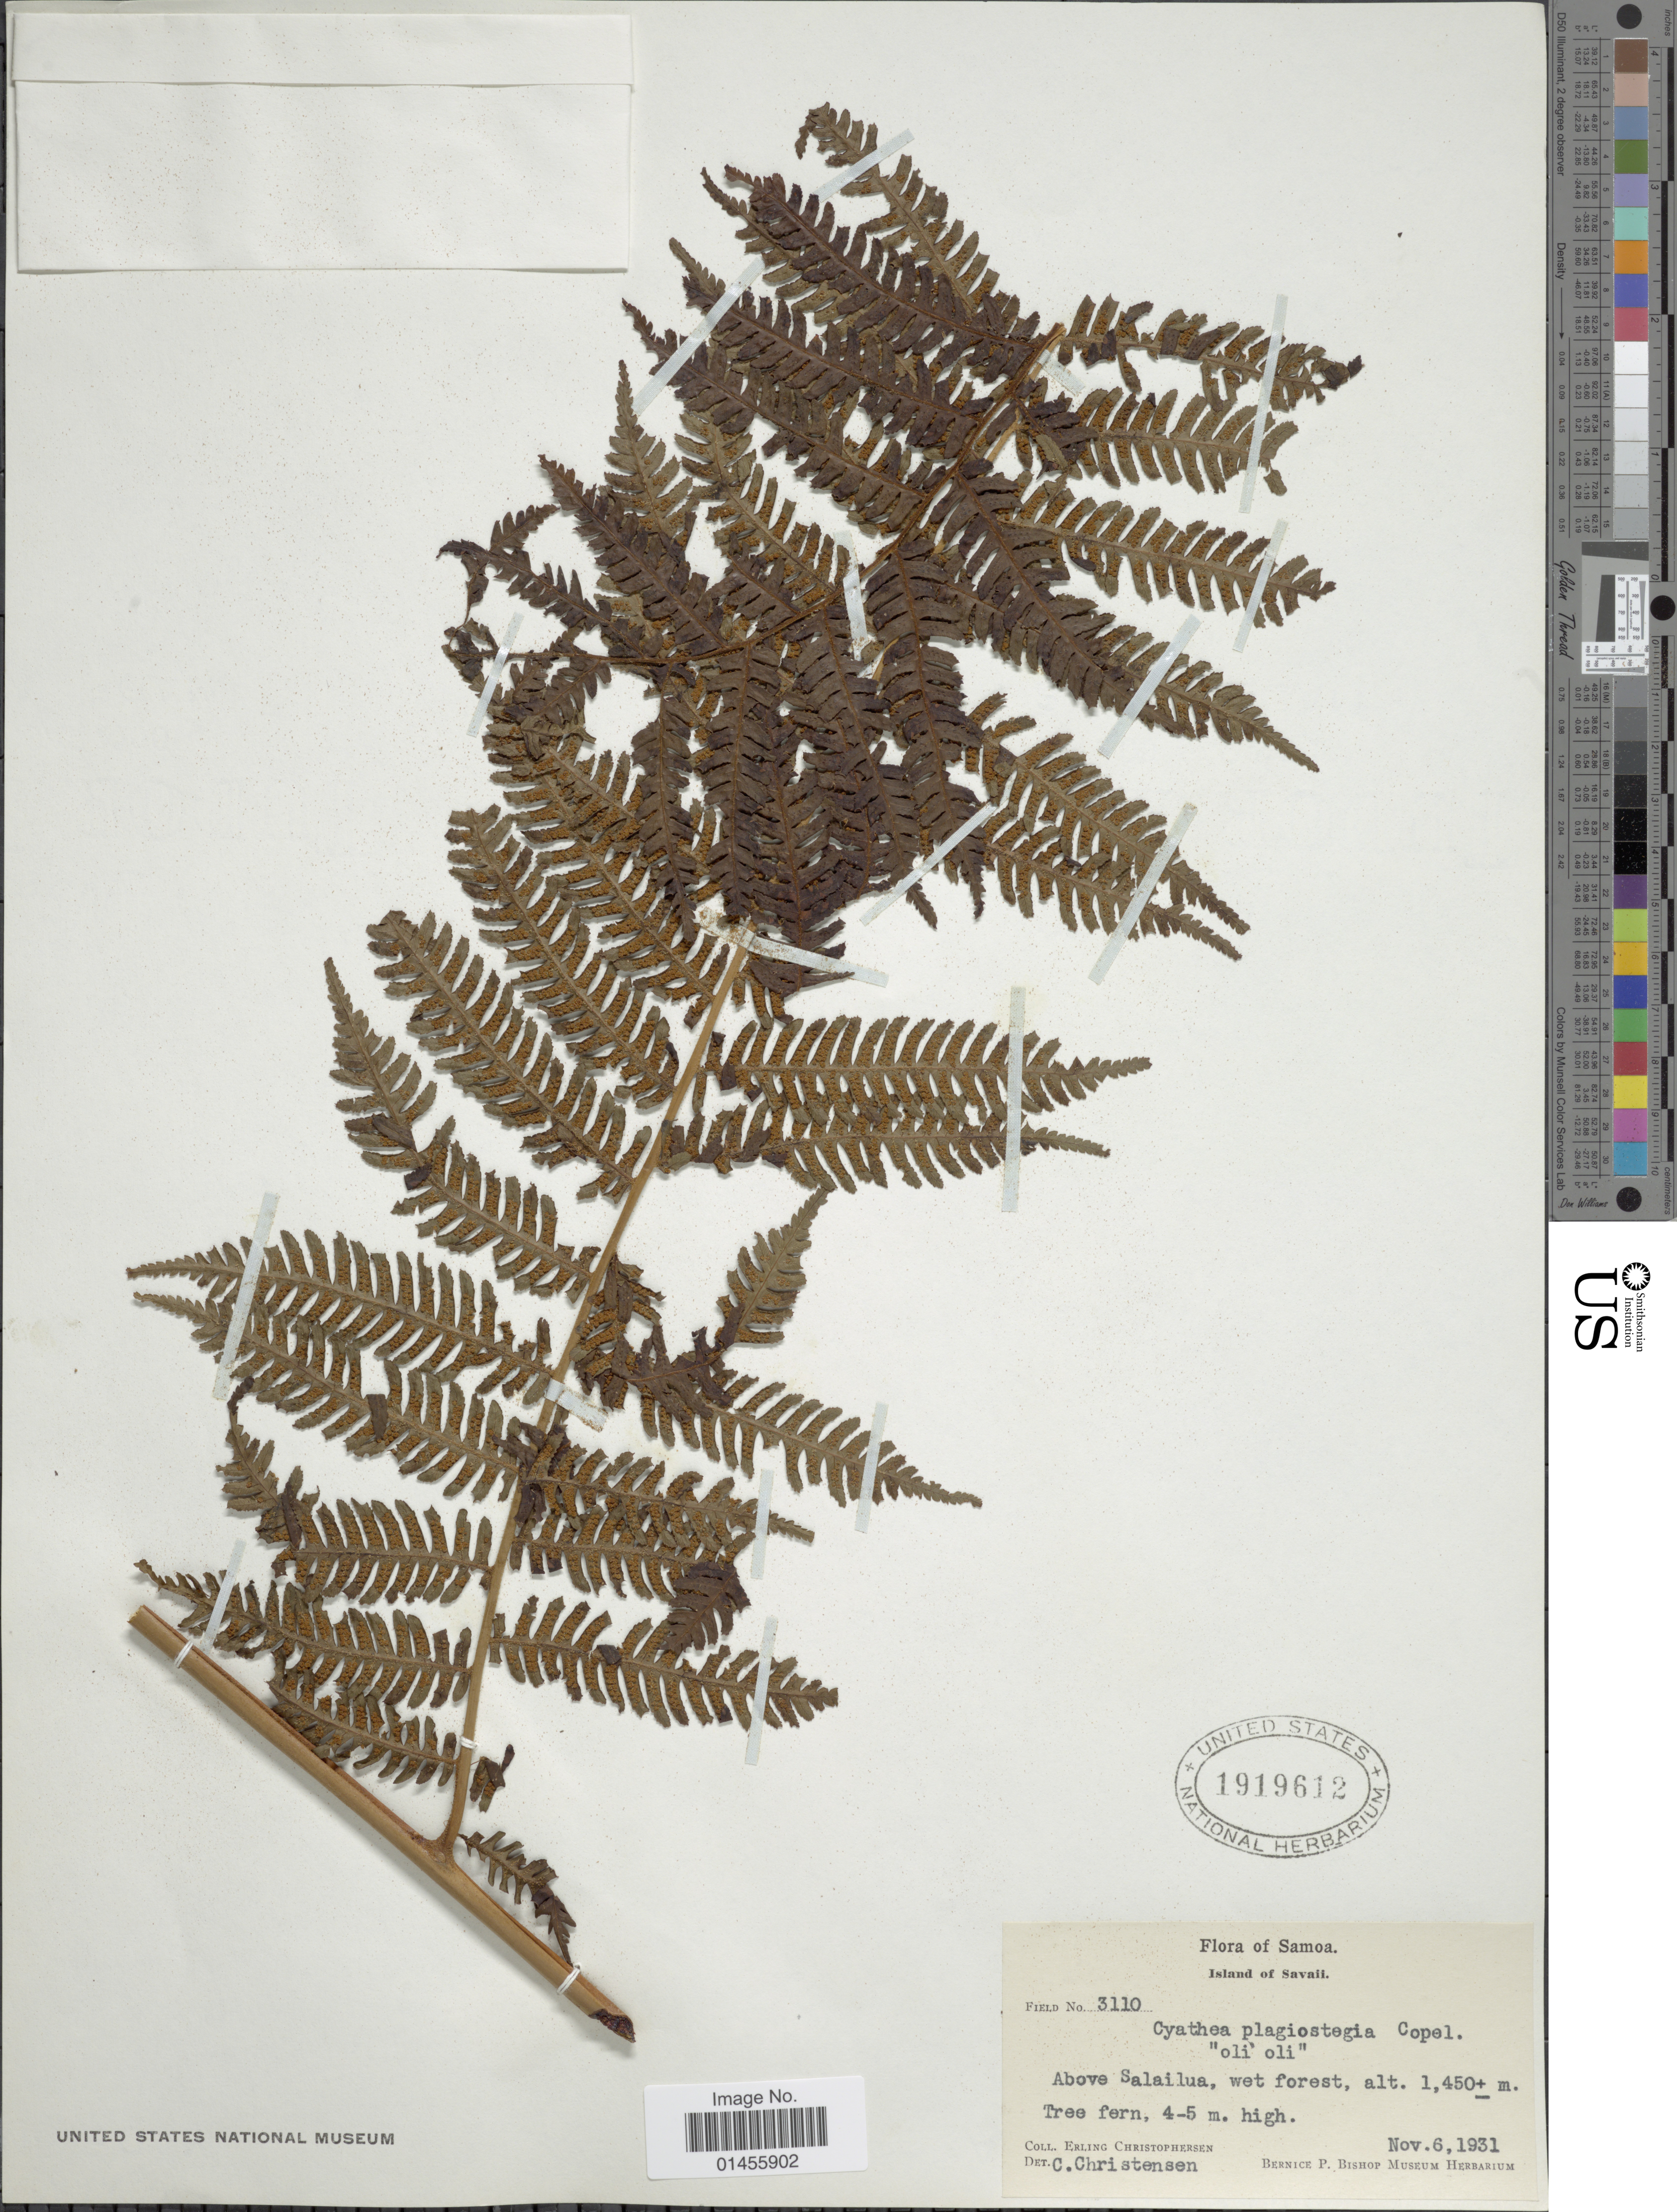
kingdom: Plantae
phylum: Tracheophyta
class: Polypodiopsida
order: Cyatheales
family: Cyatheaceae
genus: Alsophila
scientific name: Alsophila plagiostegia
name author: (Copel.) R.M. Tryon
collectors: E. Christophersen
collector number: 3110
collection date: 1931-11-06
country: Samoa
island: Savai'i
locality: Samoa. Island of Savaii, Above Salailua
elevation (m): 1450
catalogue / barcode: US 1919612